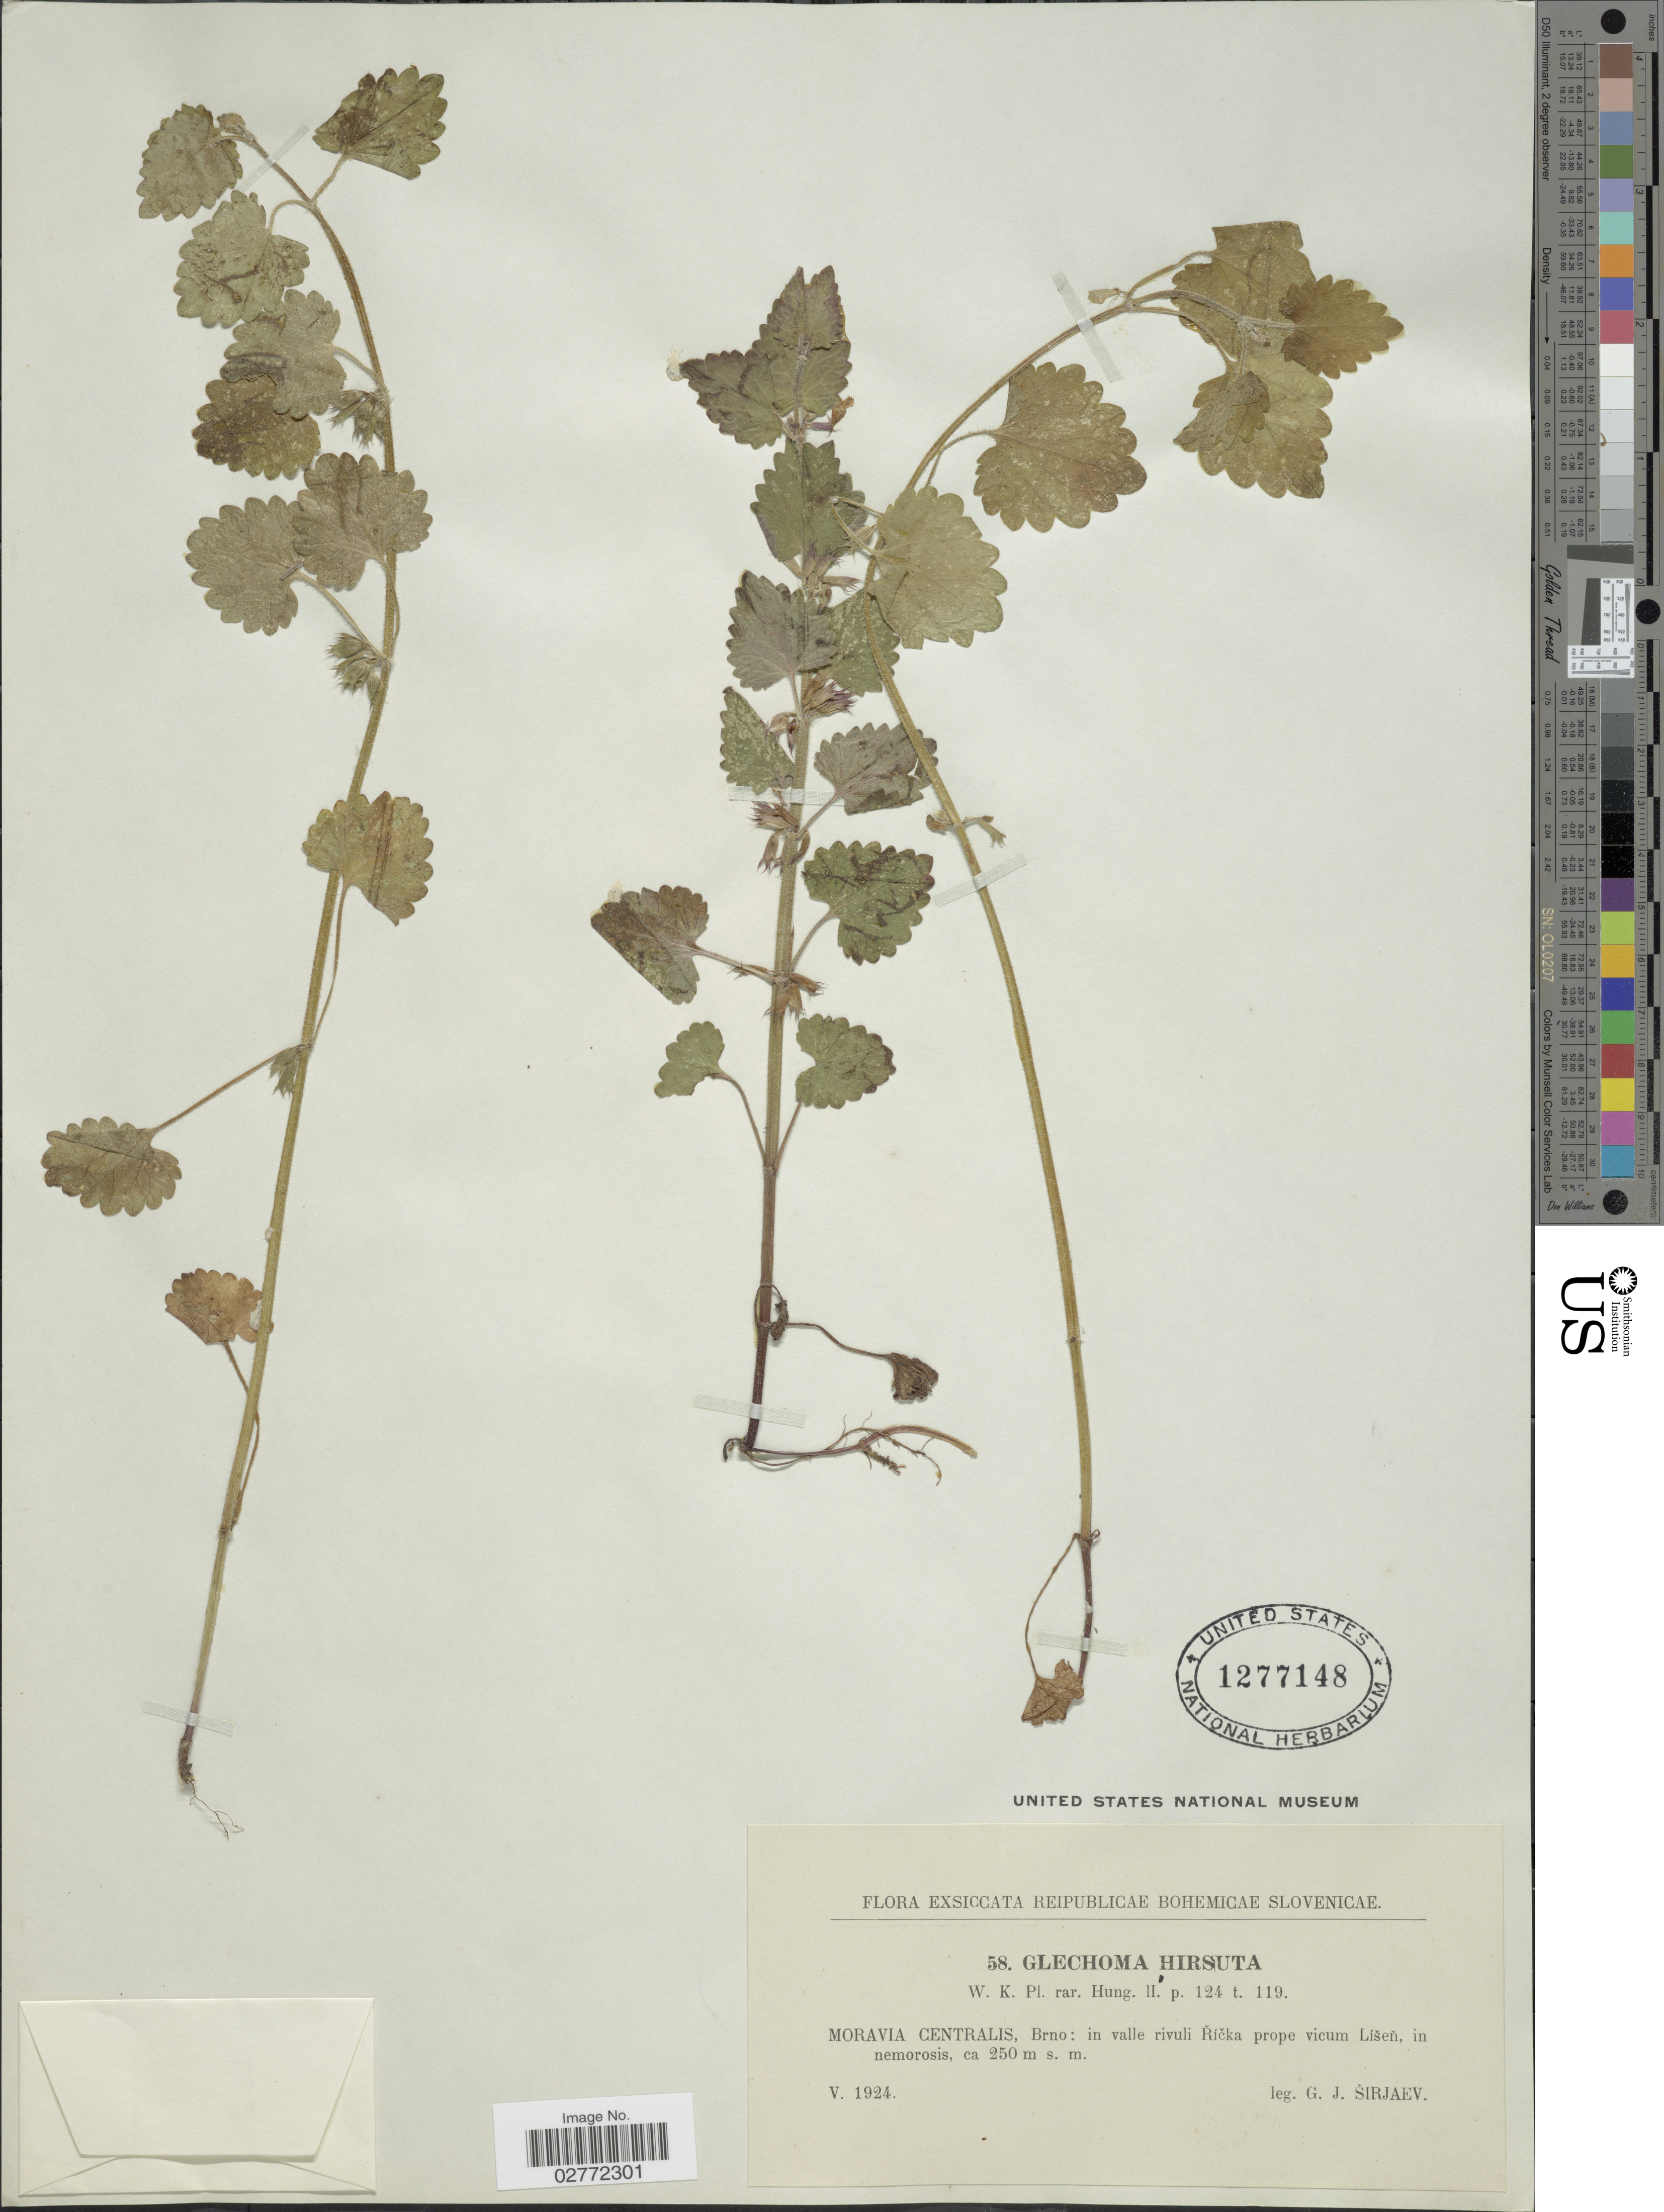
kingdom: Plantae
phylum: Tracheophyta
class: Magnoliopsida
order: Lamiales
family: Lamiaceae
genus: Glechoma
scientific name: Glechoma hirsuta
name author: Waldst. & Kit.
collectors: G. Širjaev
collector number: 58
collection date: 1924-05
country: Czechia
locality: Reipublicae Bohemicae Slovenicae. Moravia Centralis, Brno: in valle rivuli Ricka [interpreted] prope vicum Lisen, in nemorosis.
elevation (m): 250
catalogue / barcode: US 1277148